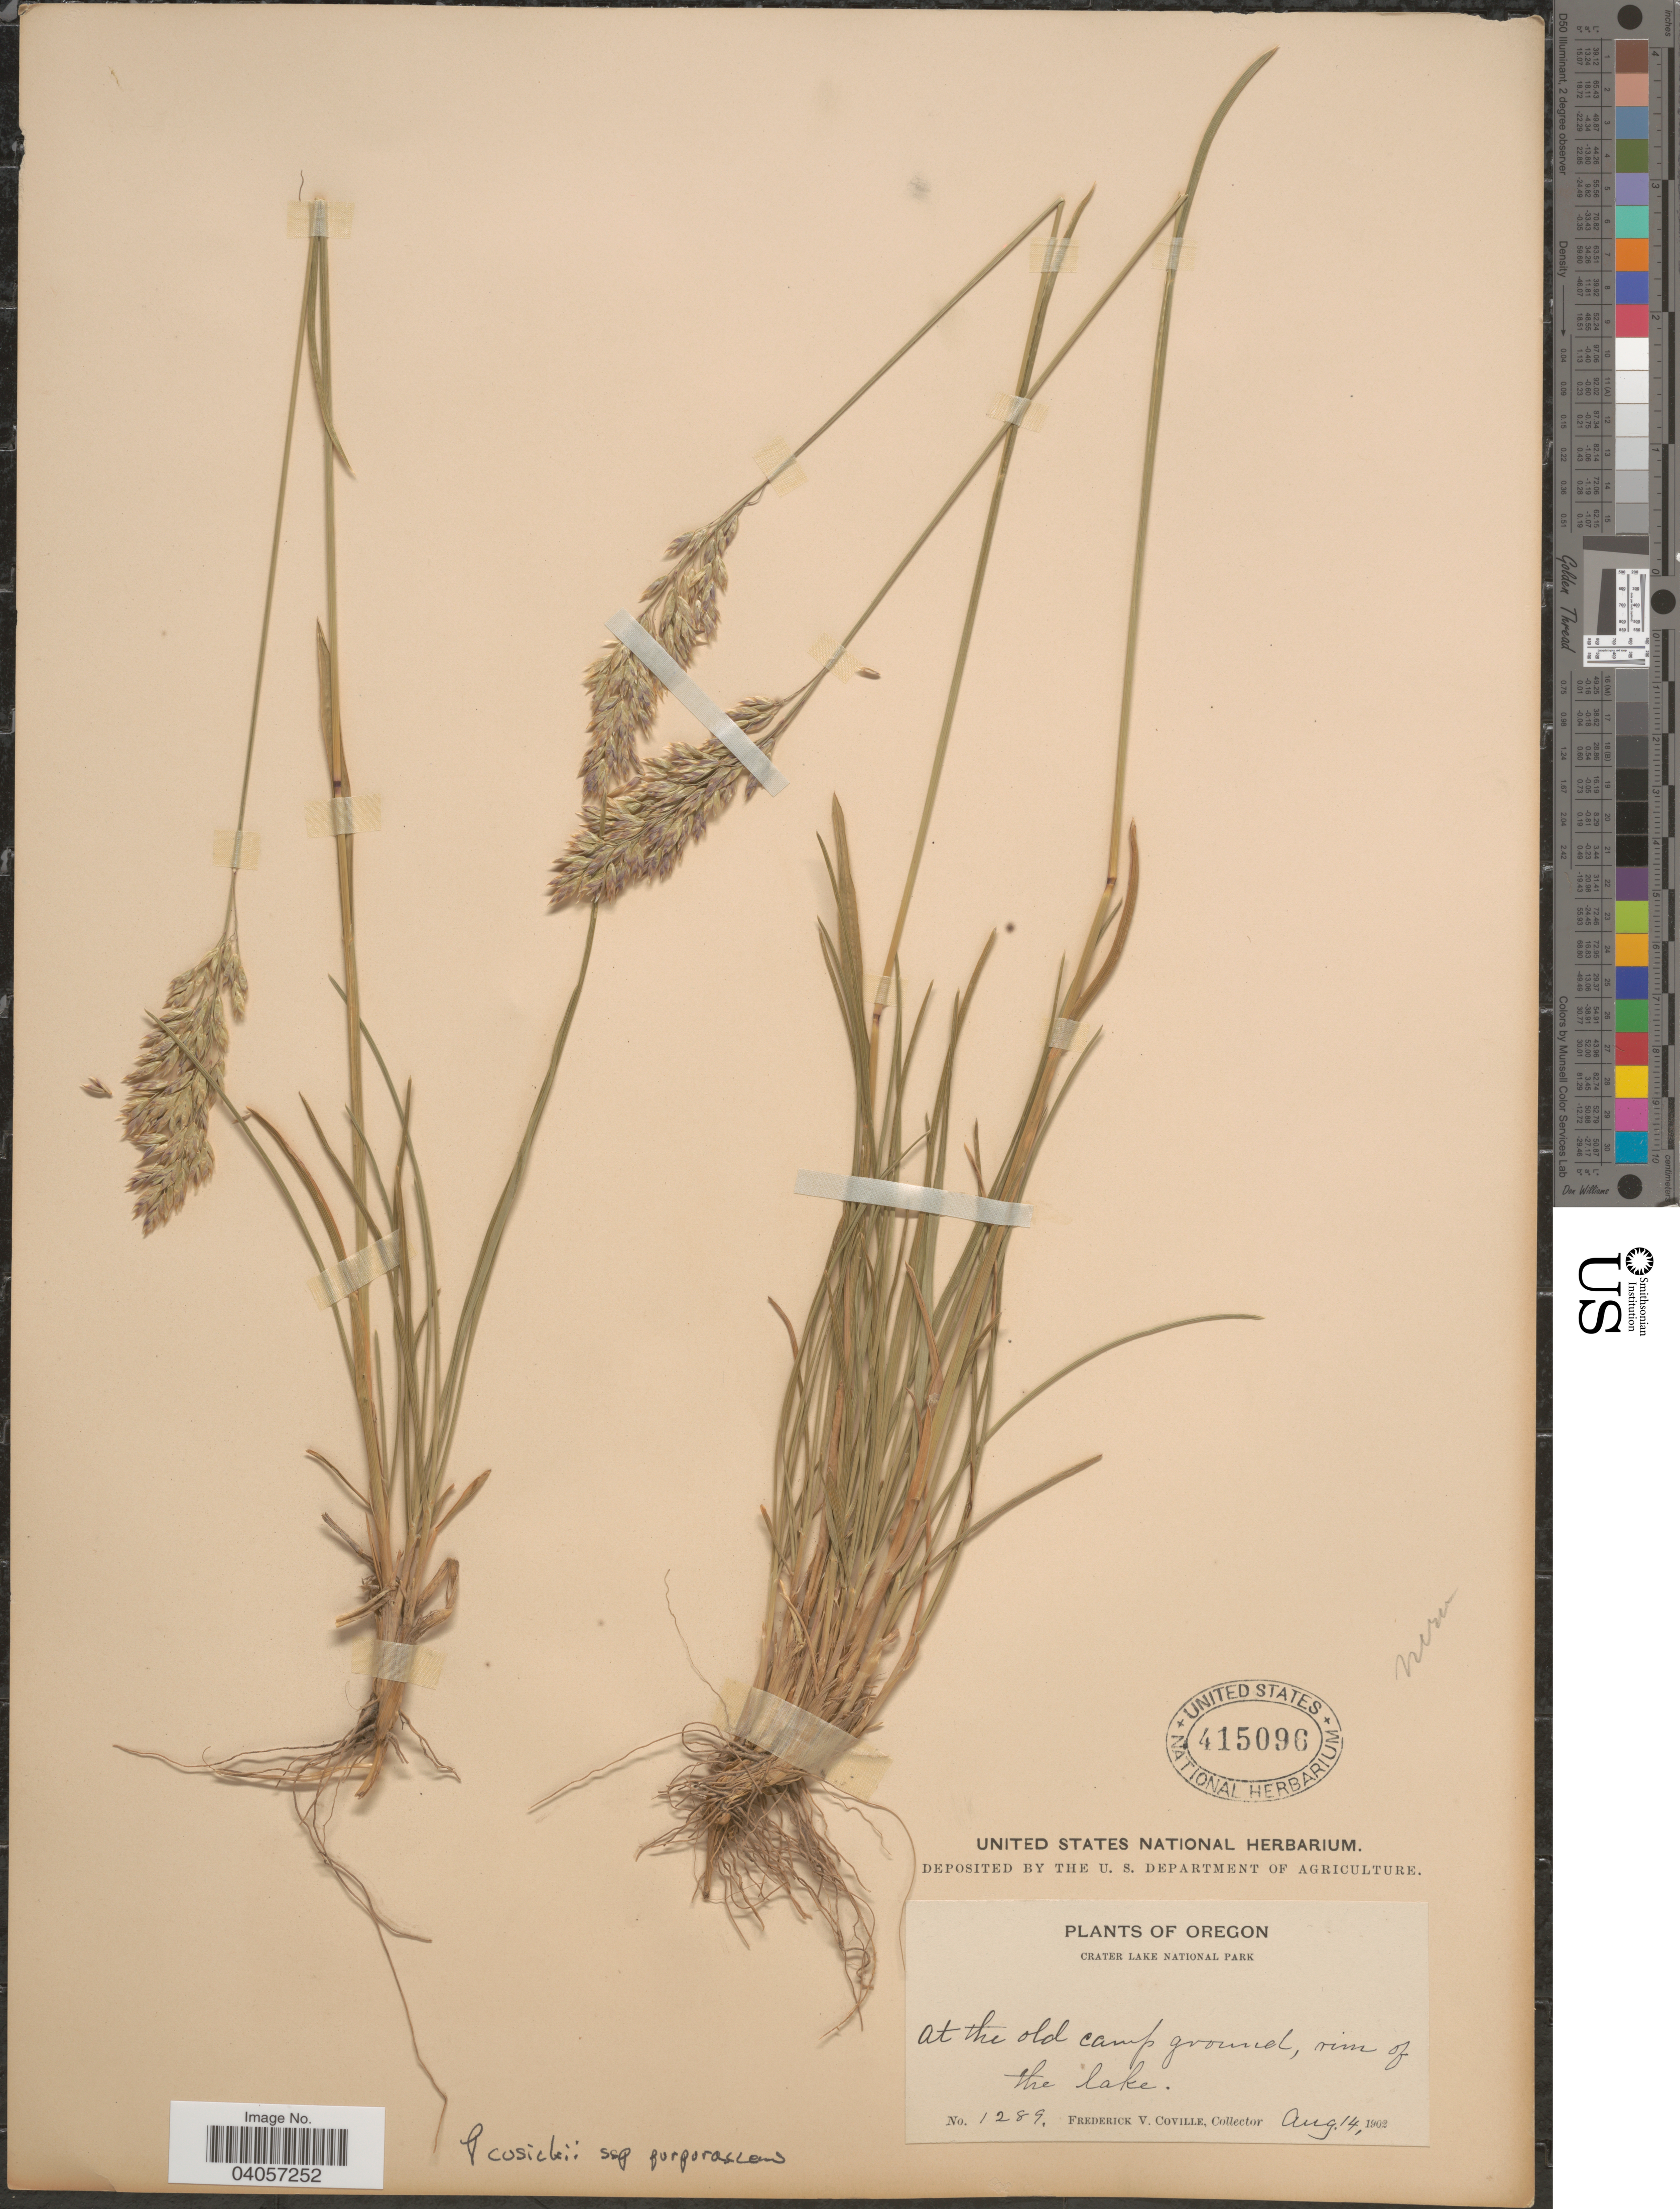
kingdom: Plantae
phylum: Tracheophyta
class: Liliopsida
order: Poales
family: Poaceae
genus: Poa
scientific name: Poa cusickii subsp. purpurascens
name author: (Vasey) Soreng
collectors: F. V. Coville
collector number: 1289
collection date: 1902-08-14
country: United States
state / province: Oregon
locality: Crater Lake National Park. At the old camp ground, rim of the lake.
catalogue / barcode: US 415096